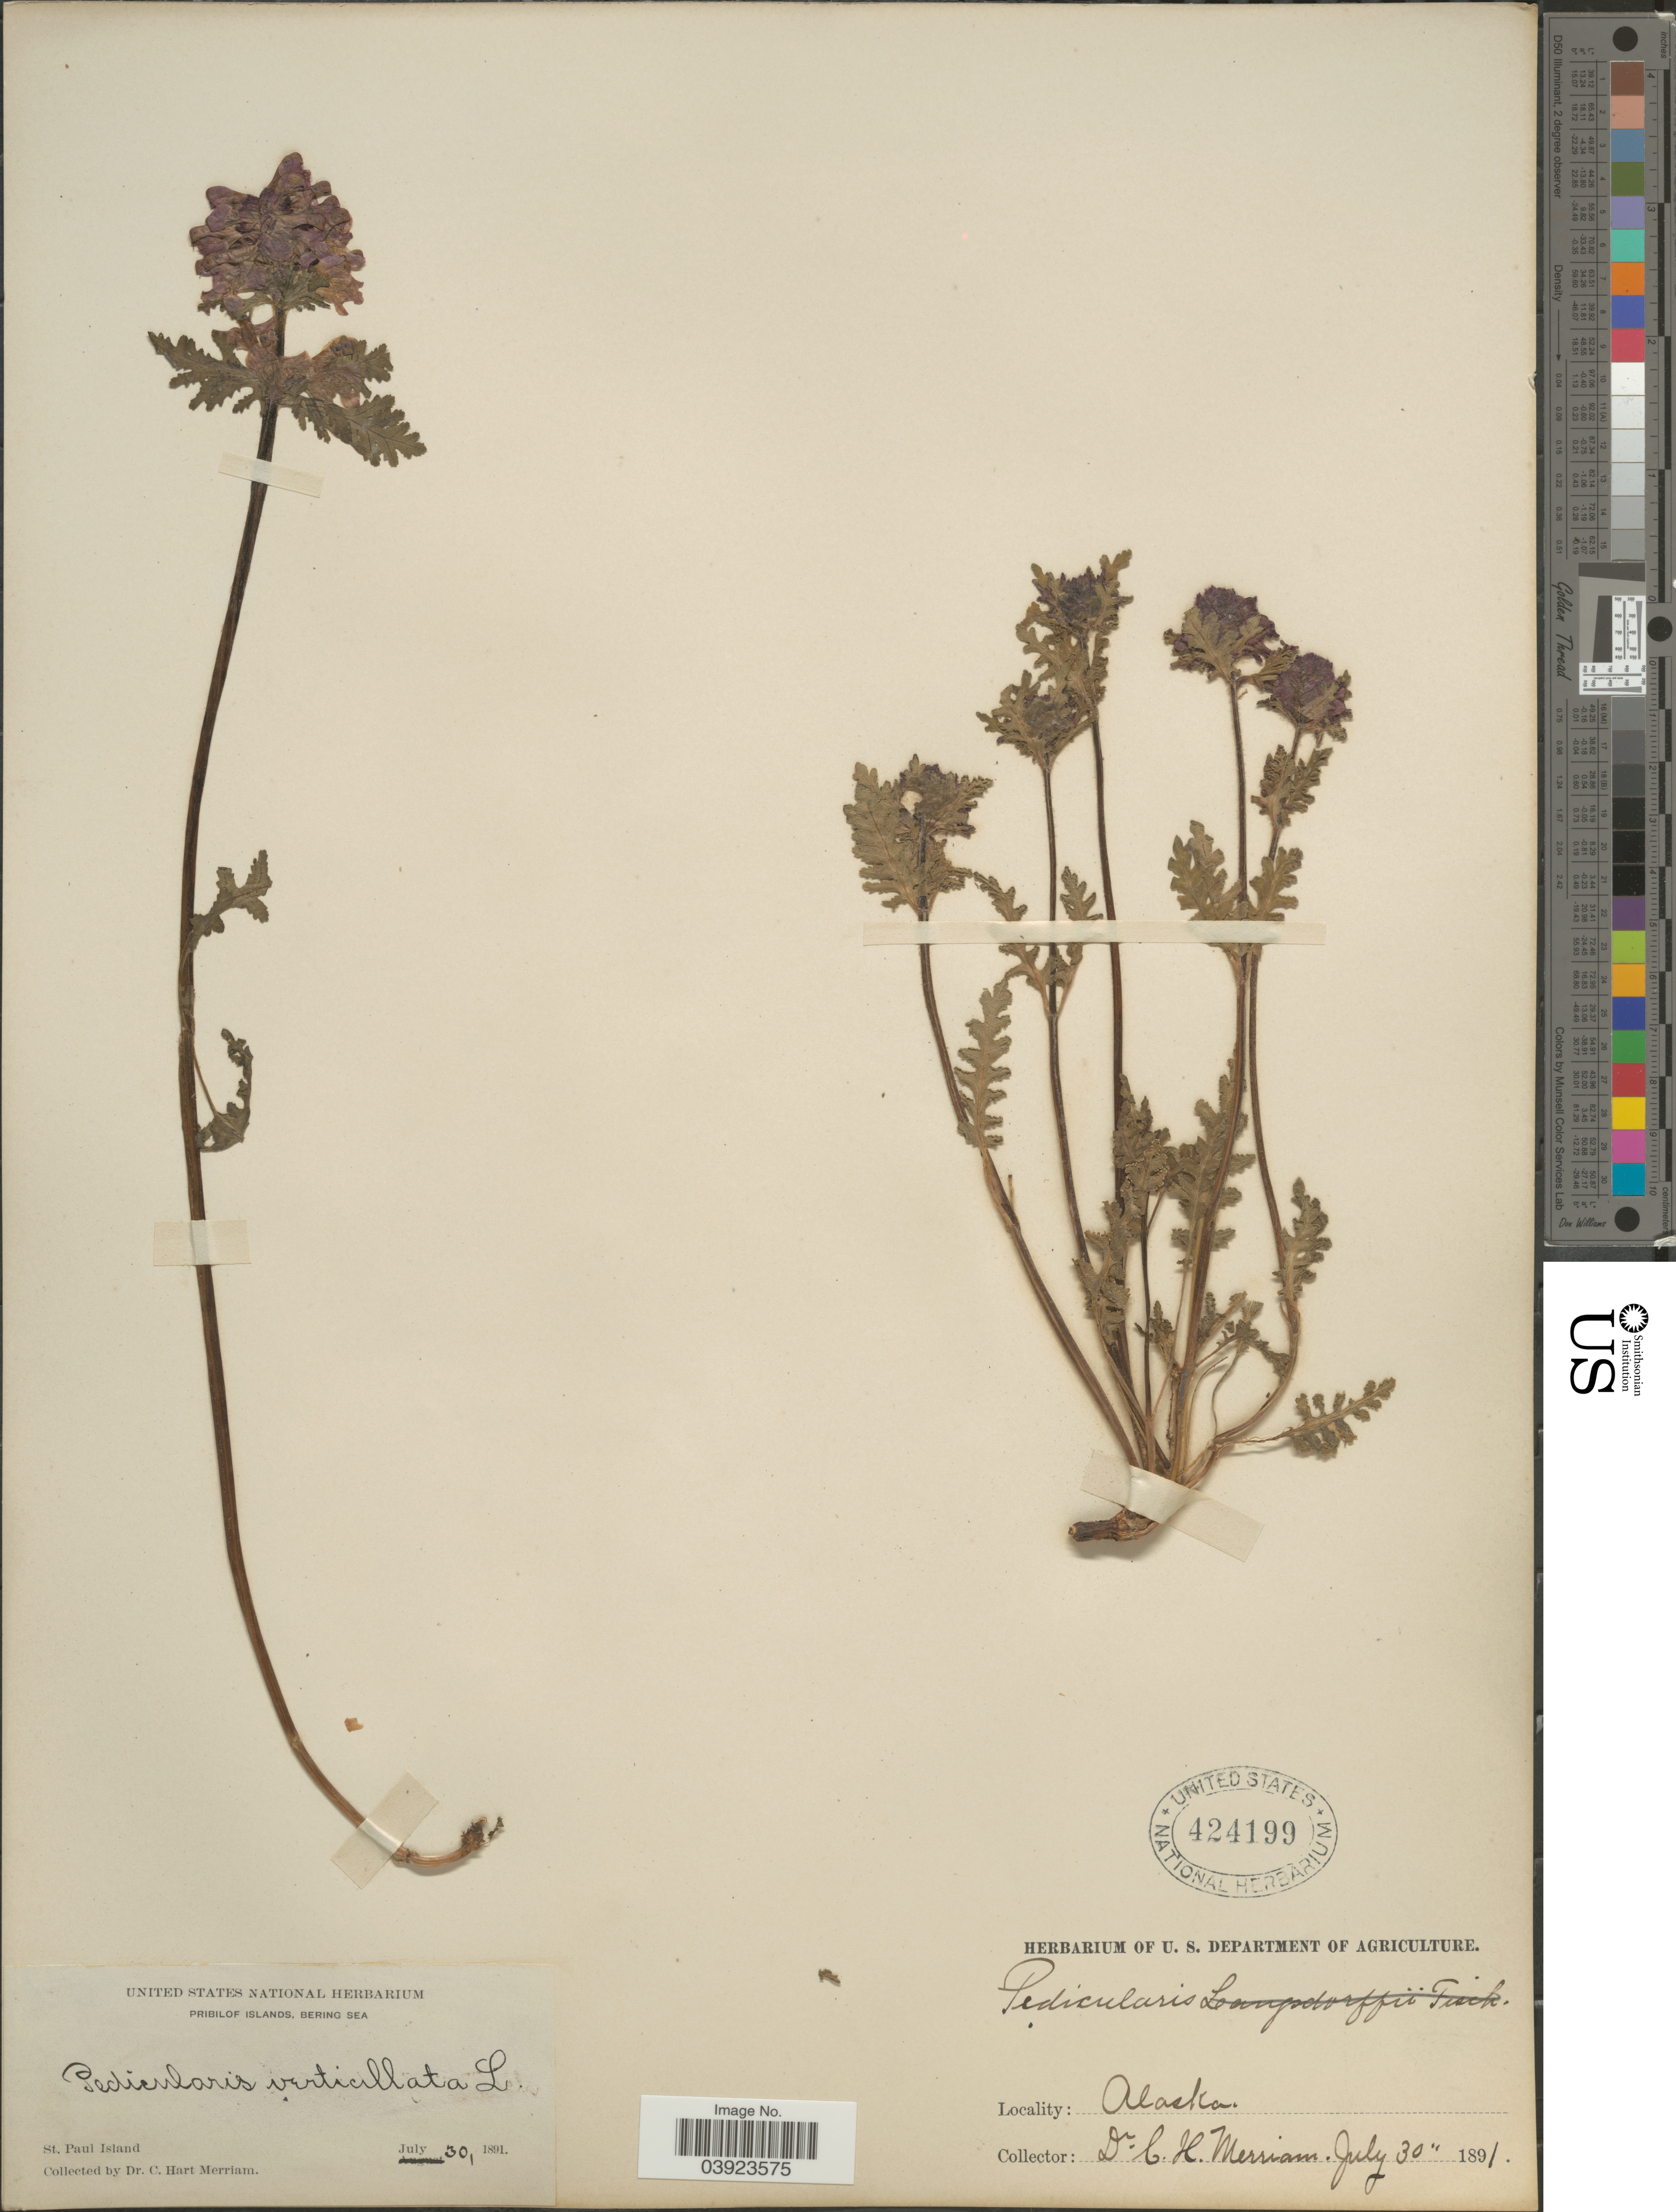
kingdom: Plantae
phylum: Tracheophyta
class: Magnoliopsida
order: Lamiales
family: Orobanchaceae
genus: Pedicularis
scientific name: Pedicularis verticillata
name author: L.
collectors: C. Merriam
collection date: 1891-07-30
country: United States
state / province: Alaska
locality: Pribilof Islands, Bering Sea. St. Paul Island.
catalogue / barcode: US 424199